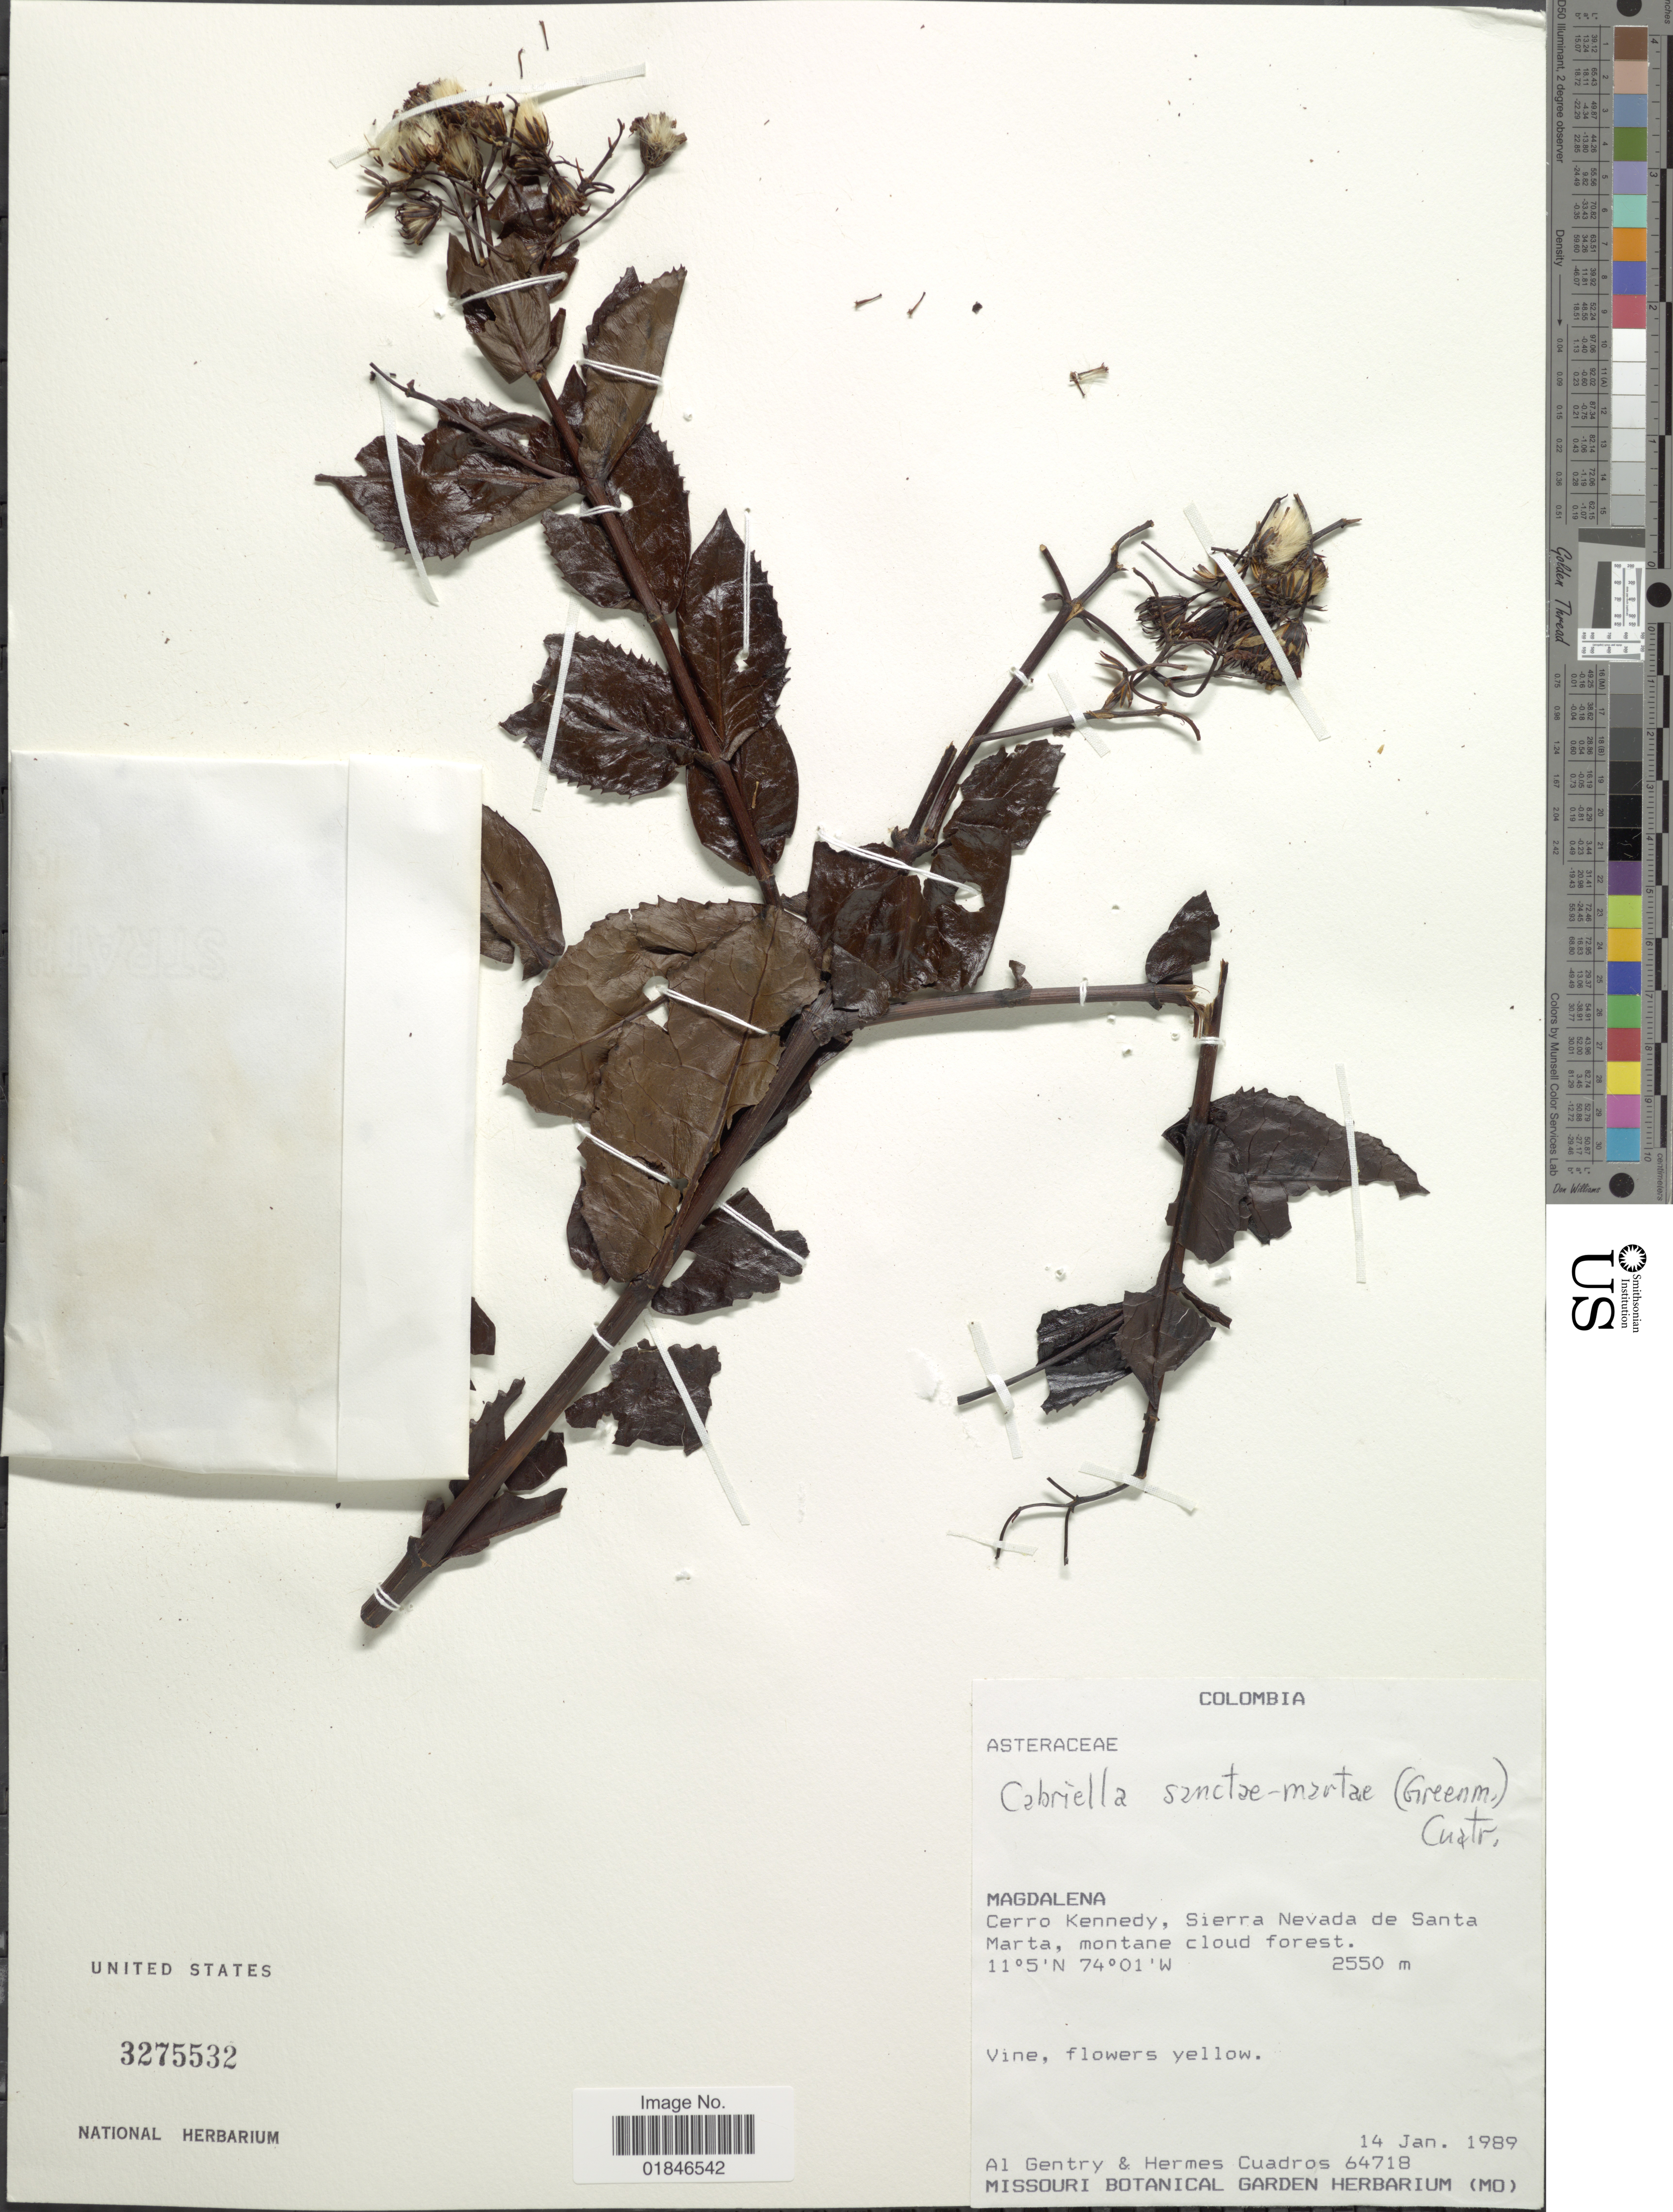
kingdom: Plantae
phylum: Tracheophyta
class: Magnoliopsida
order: Asterales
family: Asteraceae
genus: Cabreriella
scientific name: Cabreriella sanctae-martae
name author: (Greenm.) Cuatrec.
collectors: A. H. Gentry & H. Cuadros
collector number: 64718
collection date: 1989-01-14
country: Colombia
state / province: Magdalena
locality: Magdalena, Cerro Kennedy, Sierra Nevada de Santa Marta,montane cloud forest.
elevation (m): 2550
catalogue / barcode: US 3275532